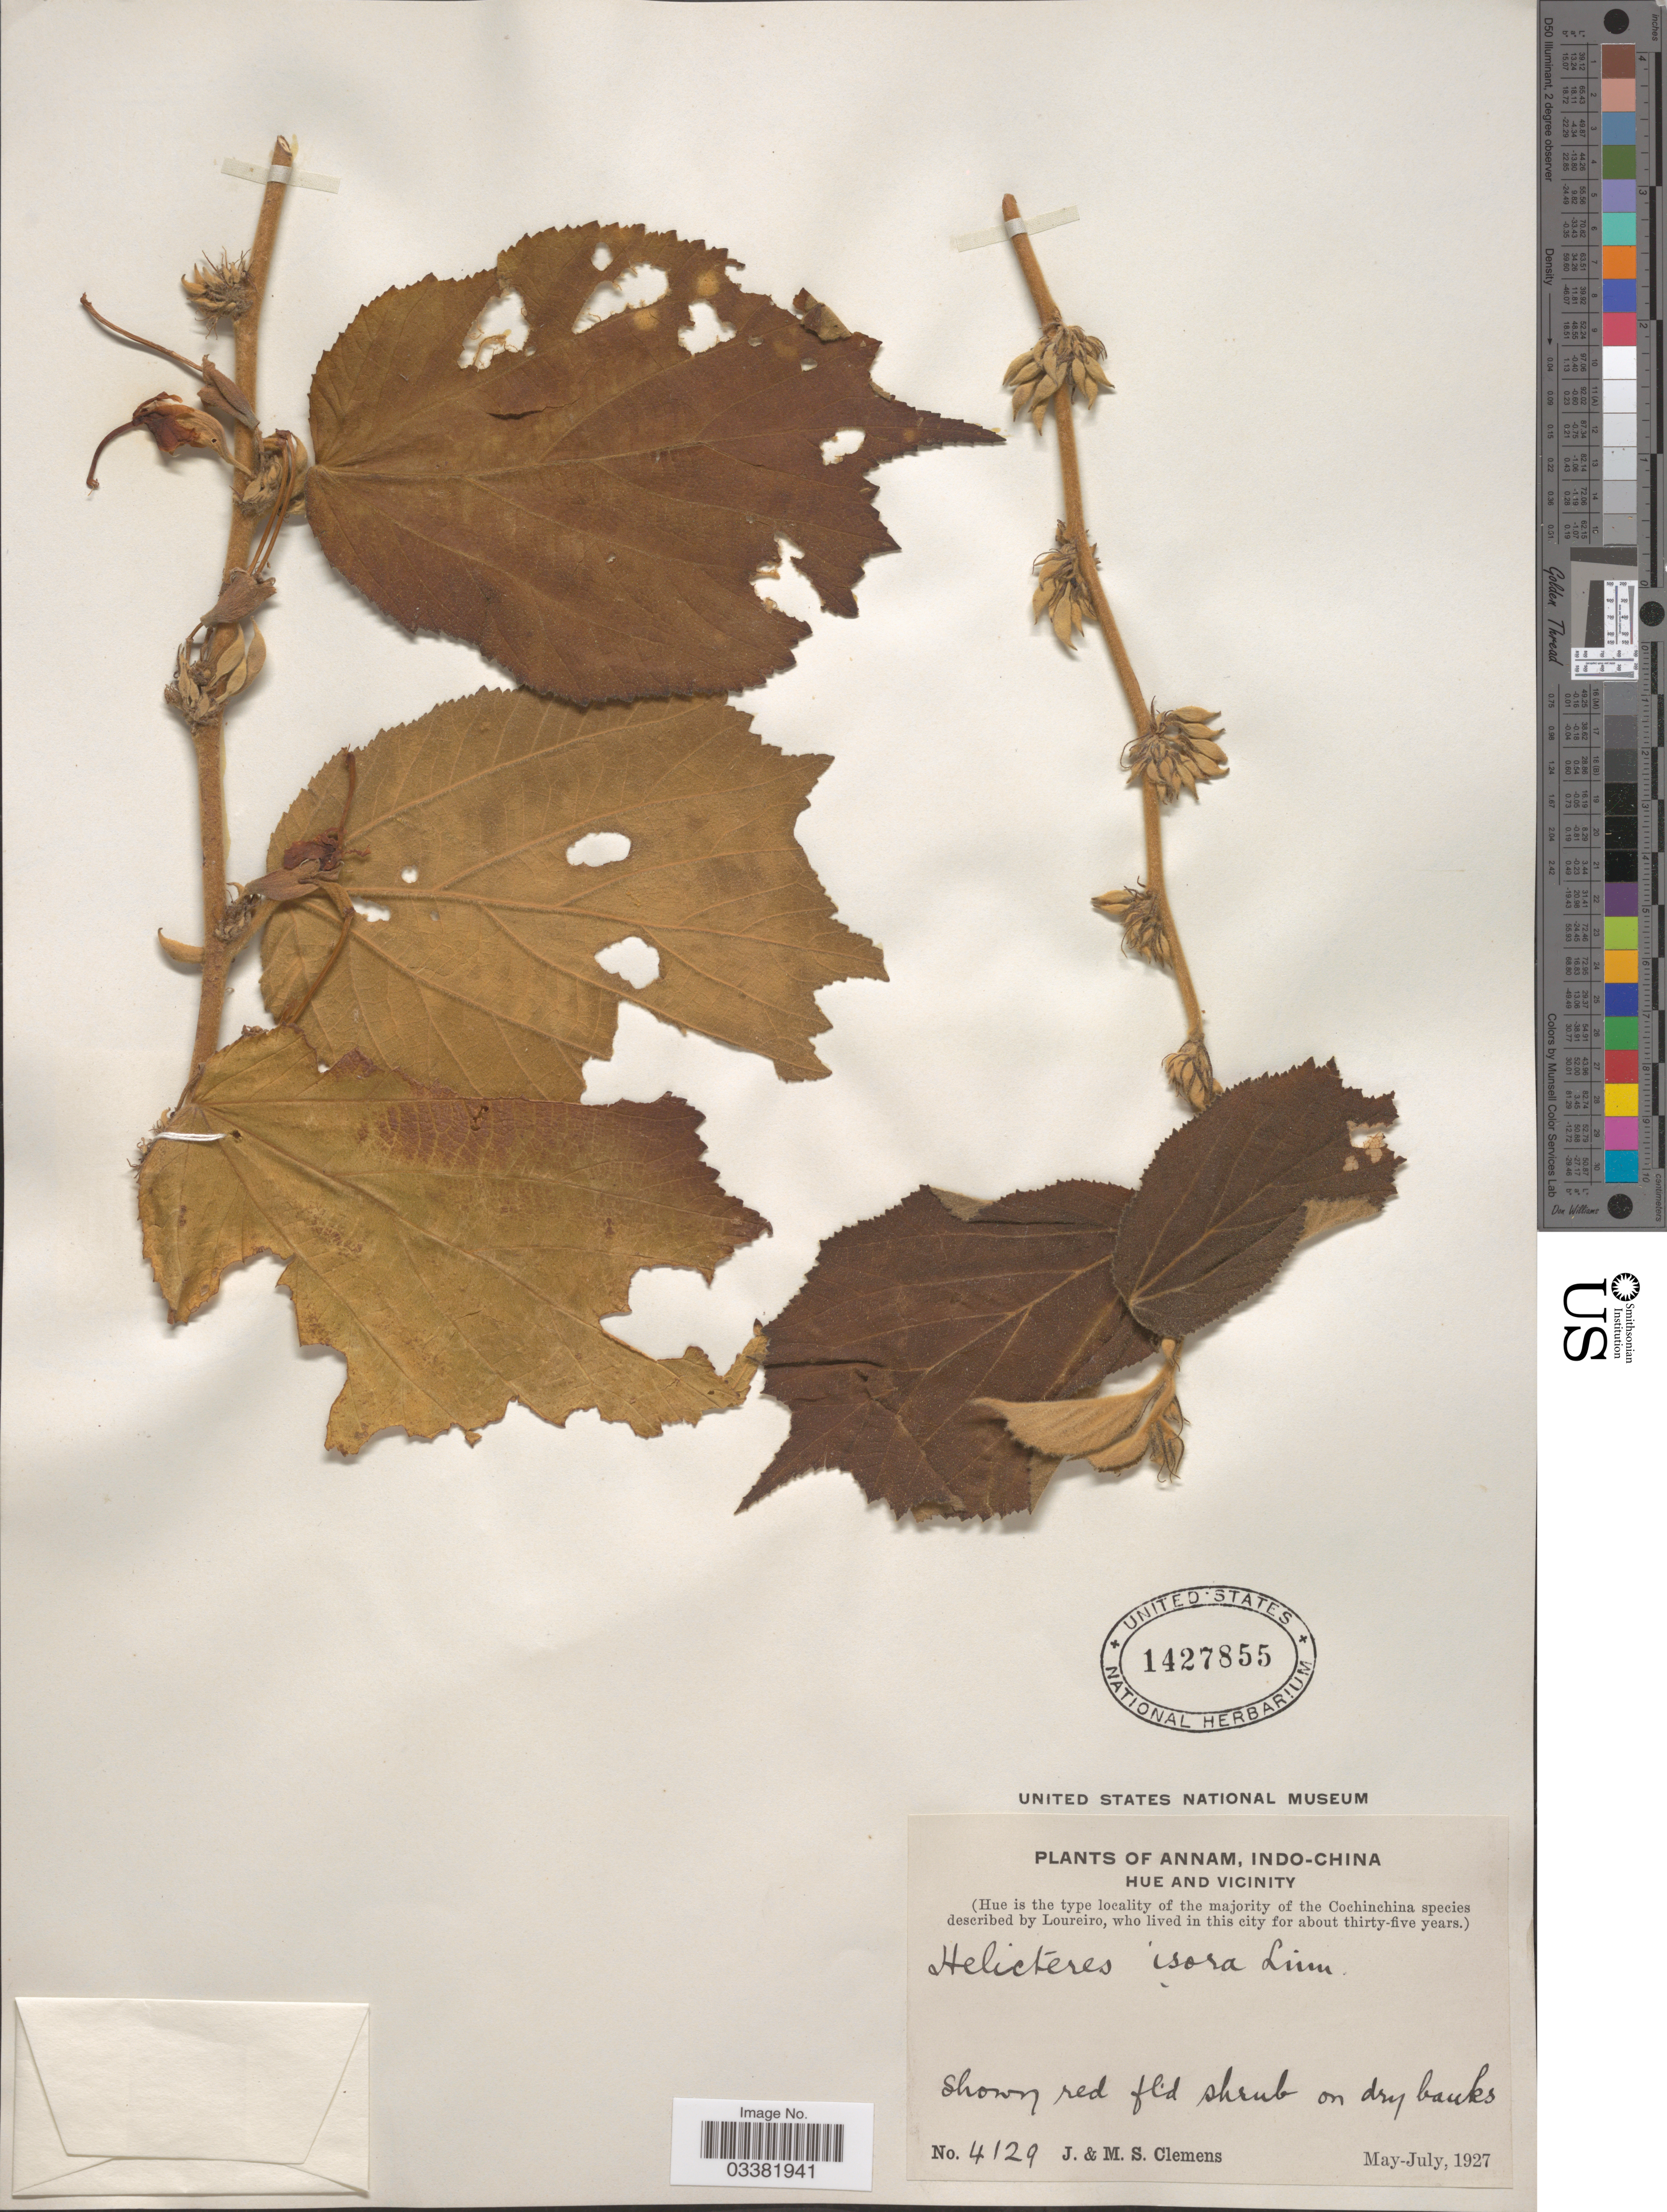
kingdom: Plantae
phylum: Tracheophyta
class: Magnoliopsida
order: Malvales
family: Malvaceae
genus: Helicteres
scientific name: Helicteres isora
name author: L.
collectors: J. Clemens & M. S. Clemens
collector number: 4129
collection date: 1927-05/1927-07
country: Vietnam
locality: Annam, Indo-China. Hue and vicinity. (Hue is the type locality of the majority of the Cochinchina).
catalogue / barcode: US 1427855